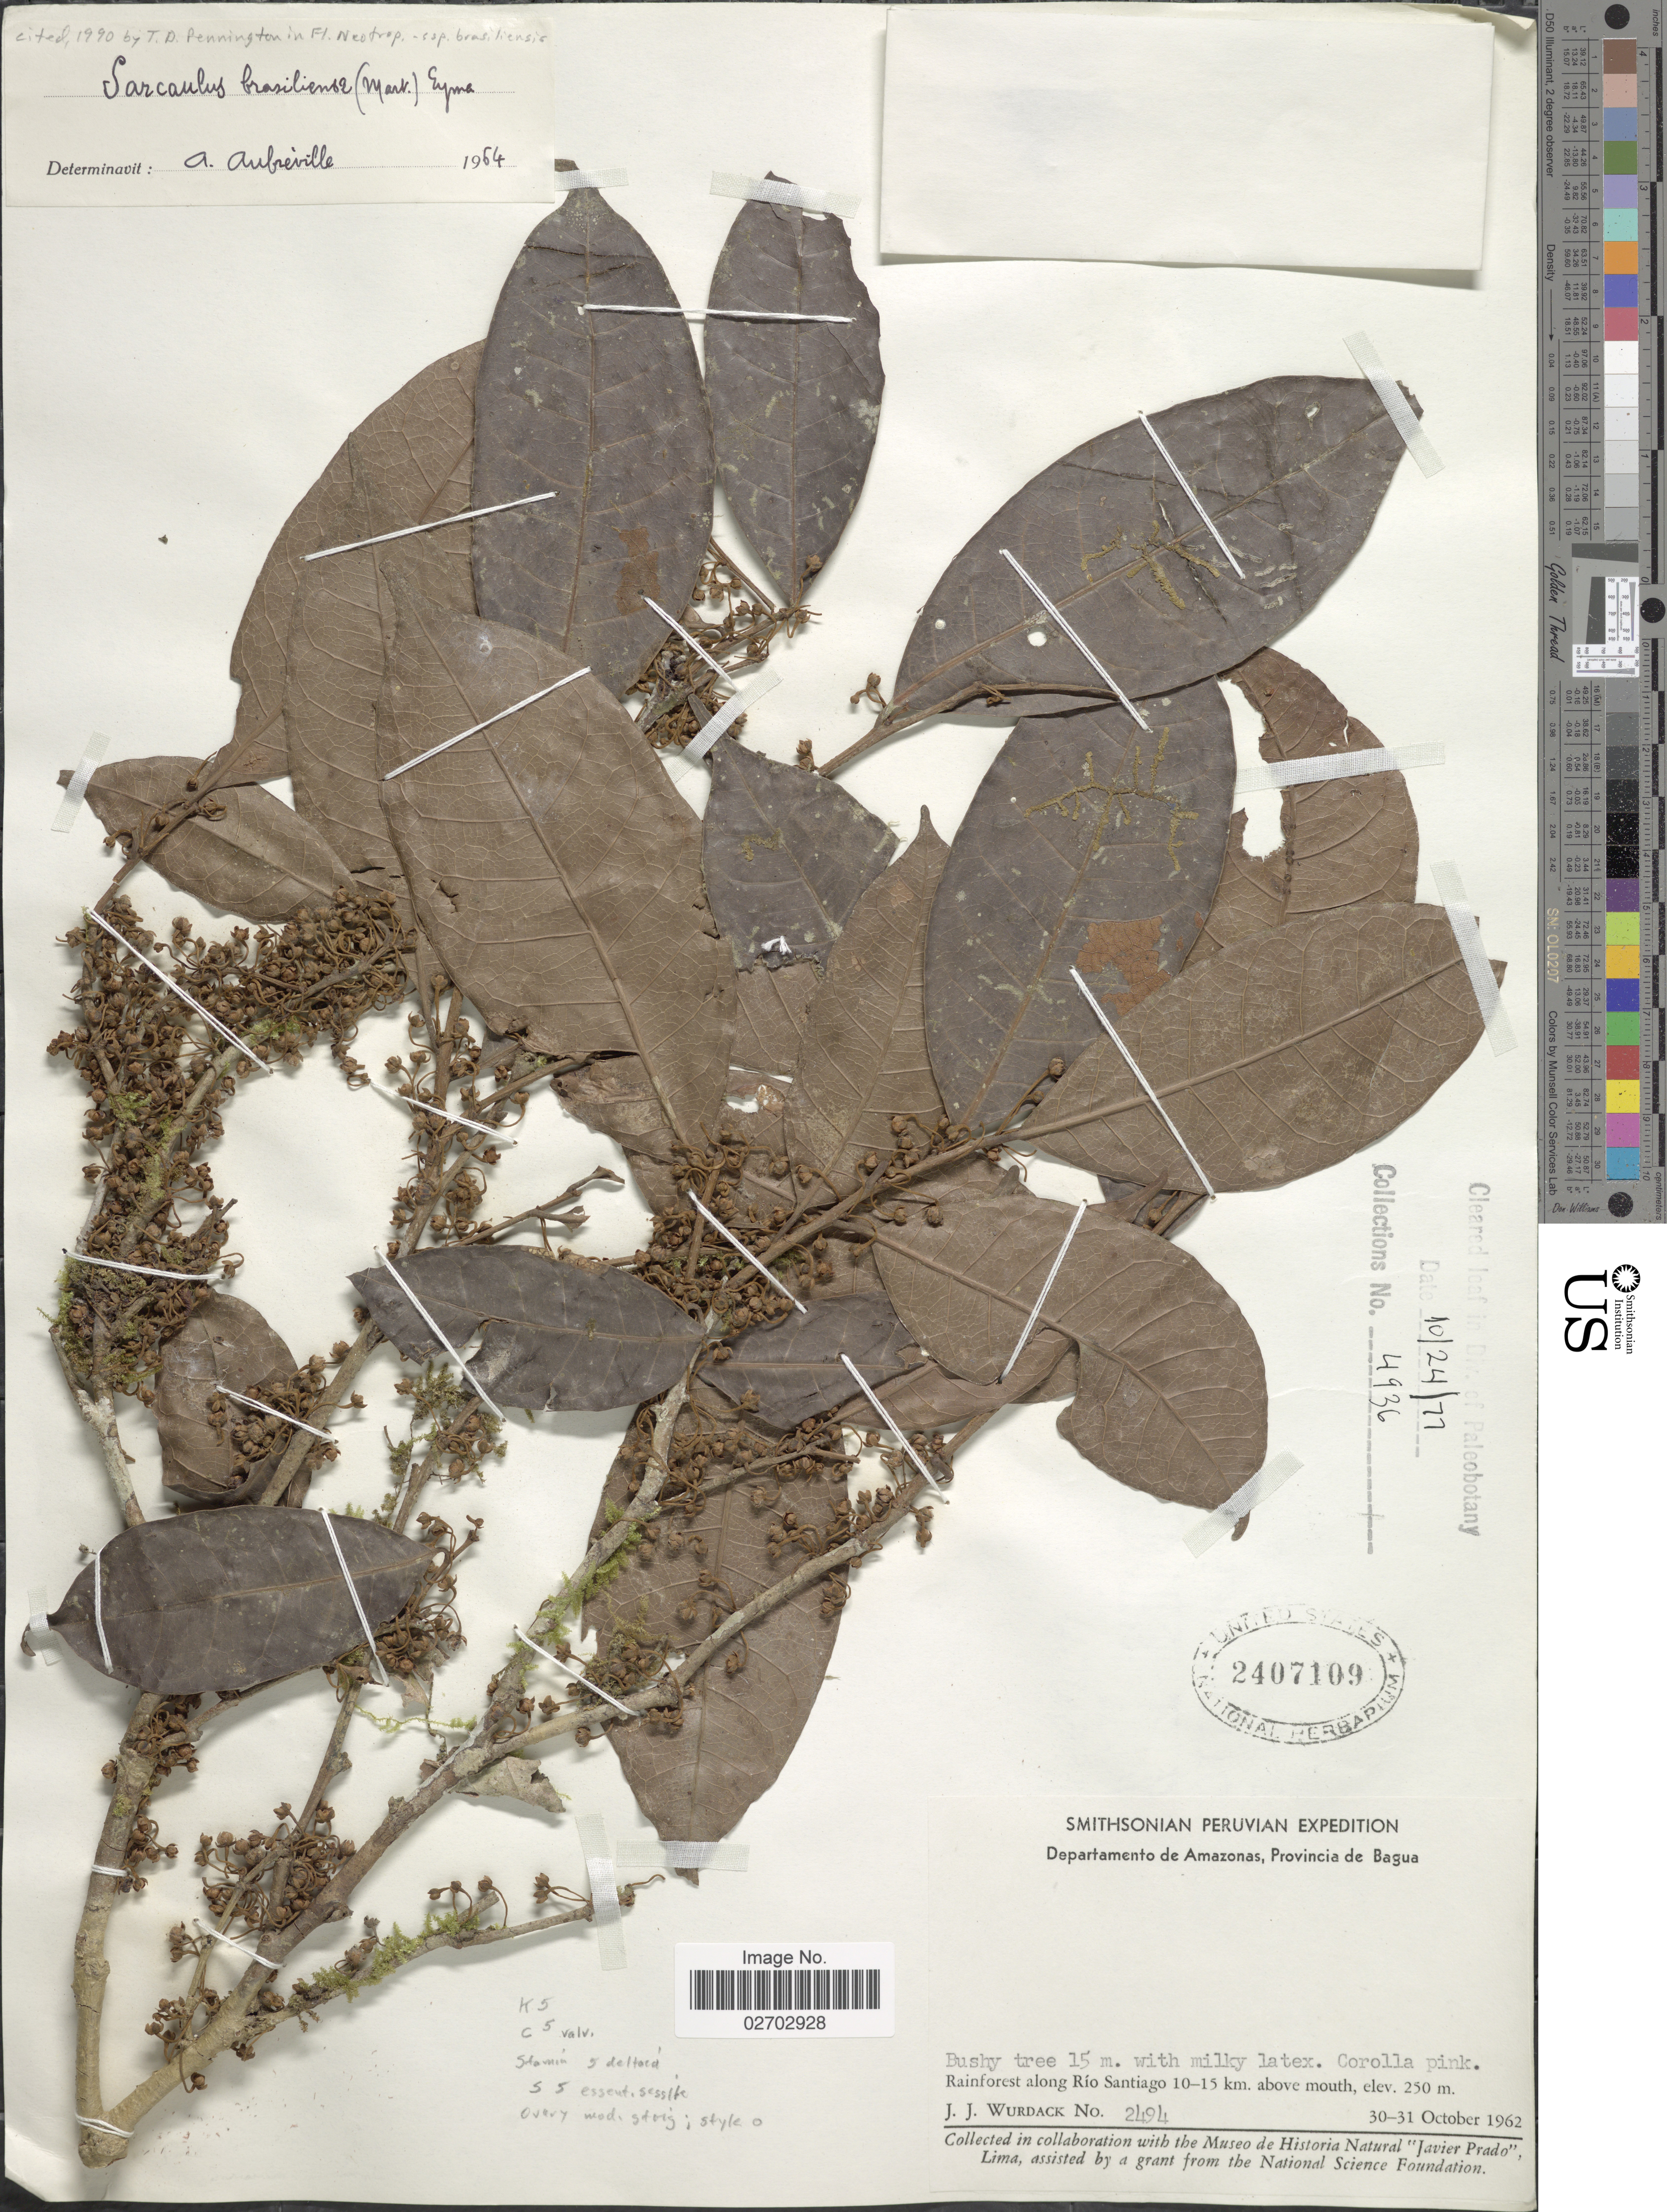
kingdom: Plantae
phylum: Tracheophyta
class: Magnoliopsida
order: Ericales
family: Sapotaceae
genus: Sarcaulus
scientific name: Sarcaulus brasiliensis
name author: (A. DC.) Eyma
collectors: J. J. Wurdack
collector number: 2494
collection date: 1962-10-30/1962-10-31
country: Peru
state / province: Amazonas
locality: Provincia de Bagua. along Rio Santiago 10-15 km. above mouth.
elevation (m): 250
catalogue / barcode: US 2407109